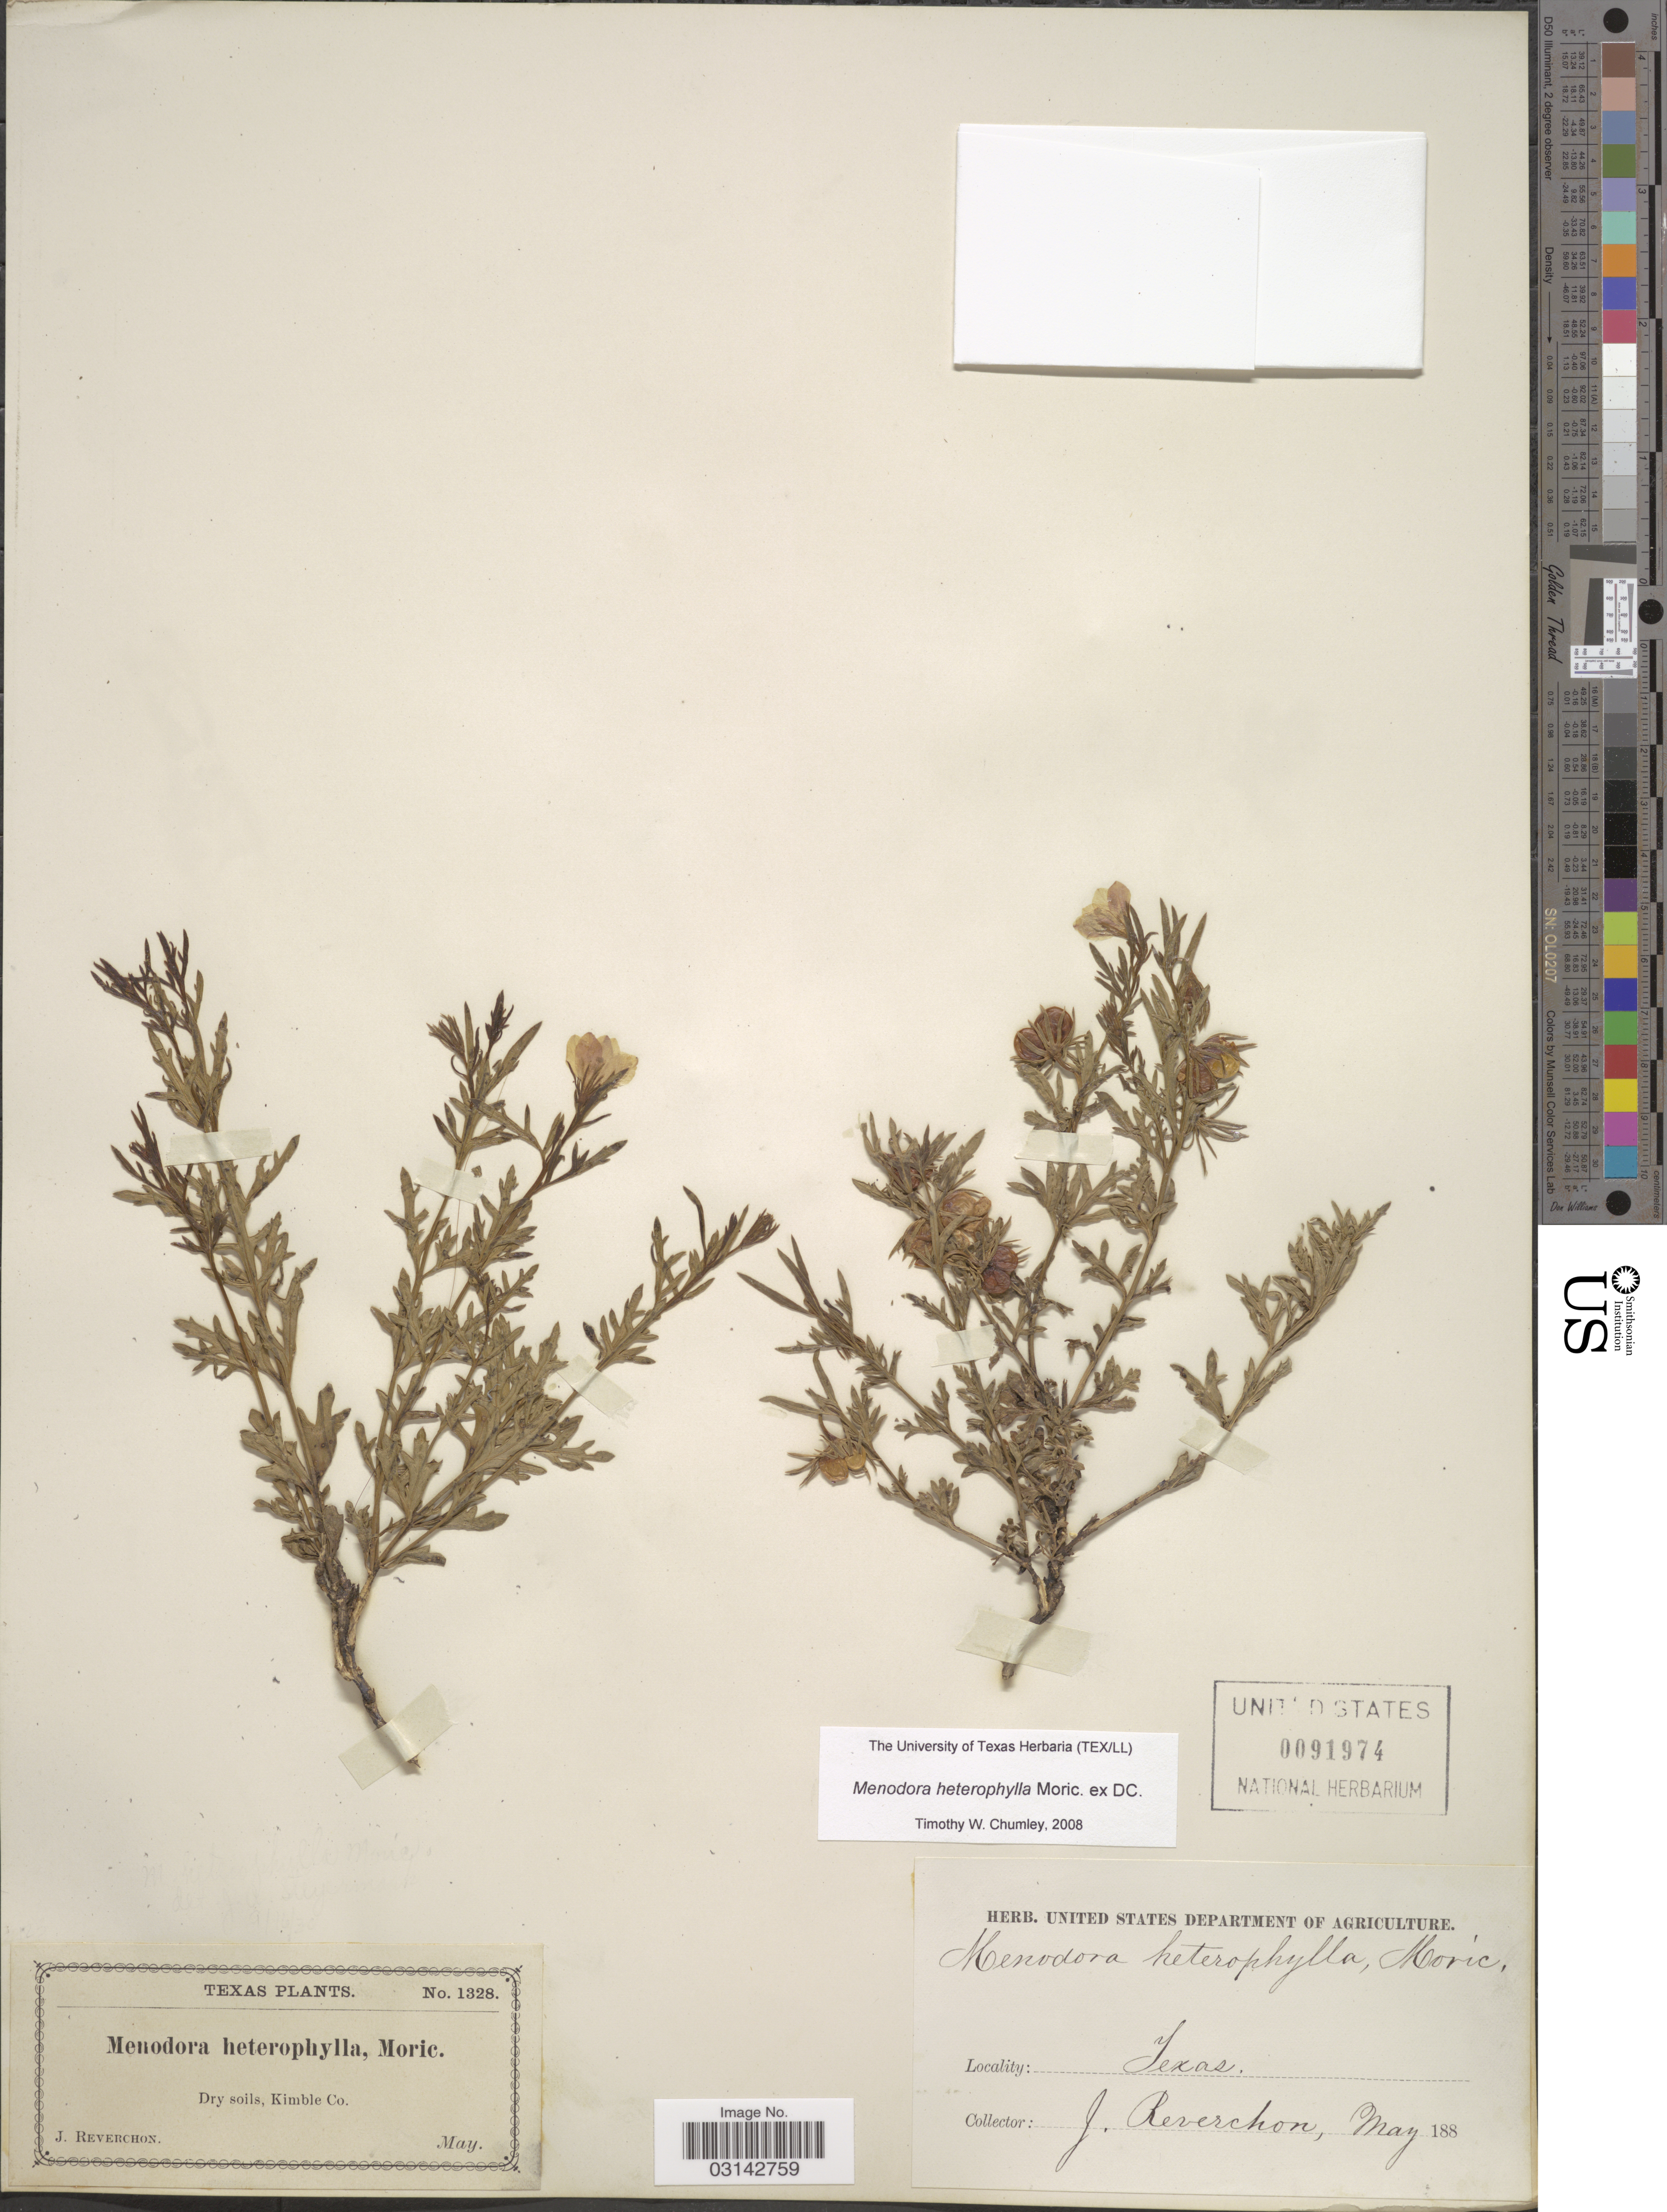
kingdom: Plantae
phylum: Tracheophyta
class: Magnoliopsida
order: Lamiales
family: Oleaceae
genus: Menodora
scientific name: Menodora heterophylla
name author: Moric. ex A. DC.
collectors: J. Reverchon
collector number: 1328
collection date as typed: May 188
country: United States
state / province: Texas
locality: Kimble Co.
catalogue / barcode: US 91974